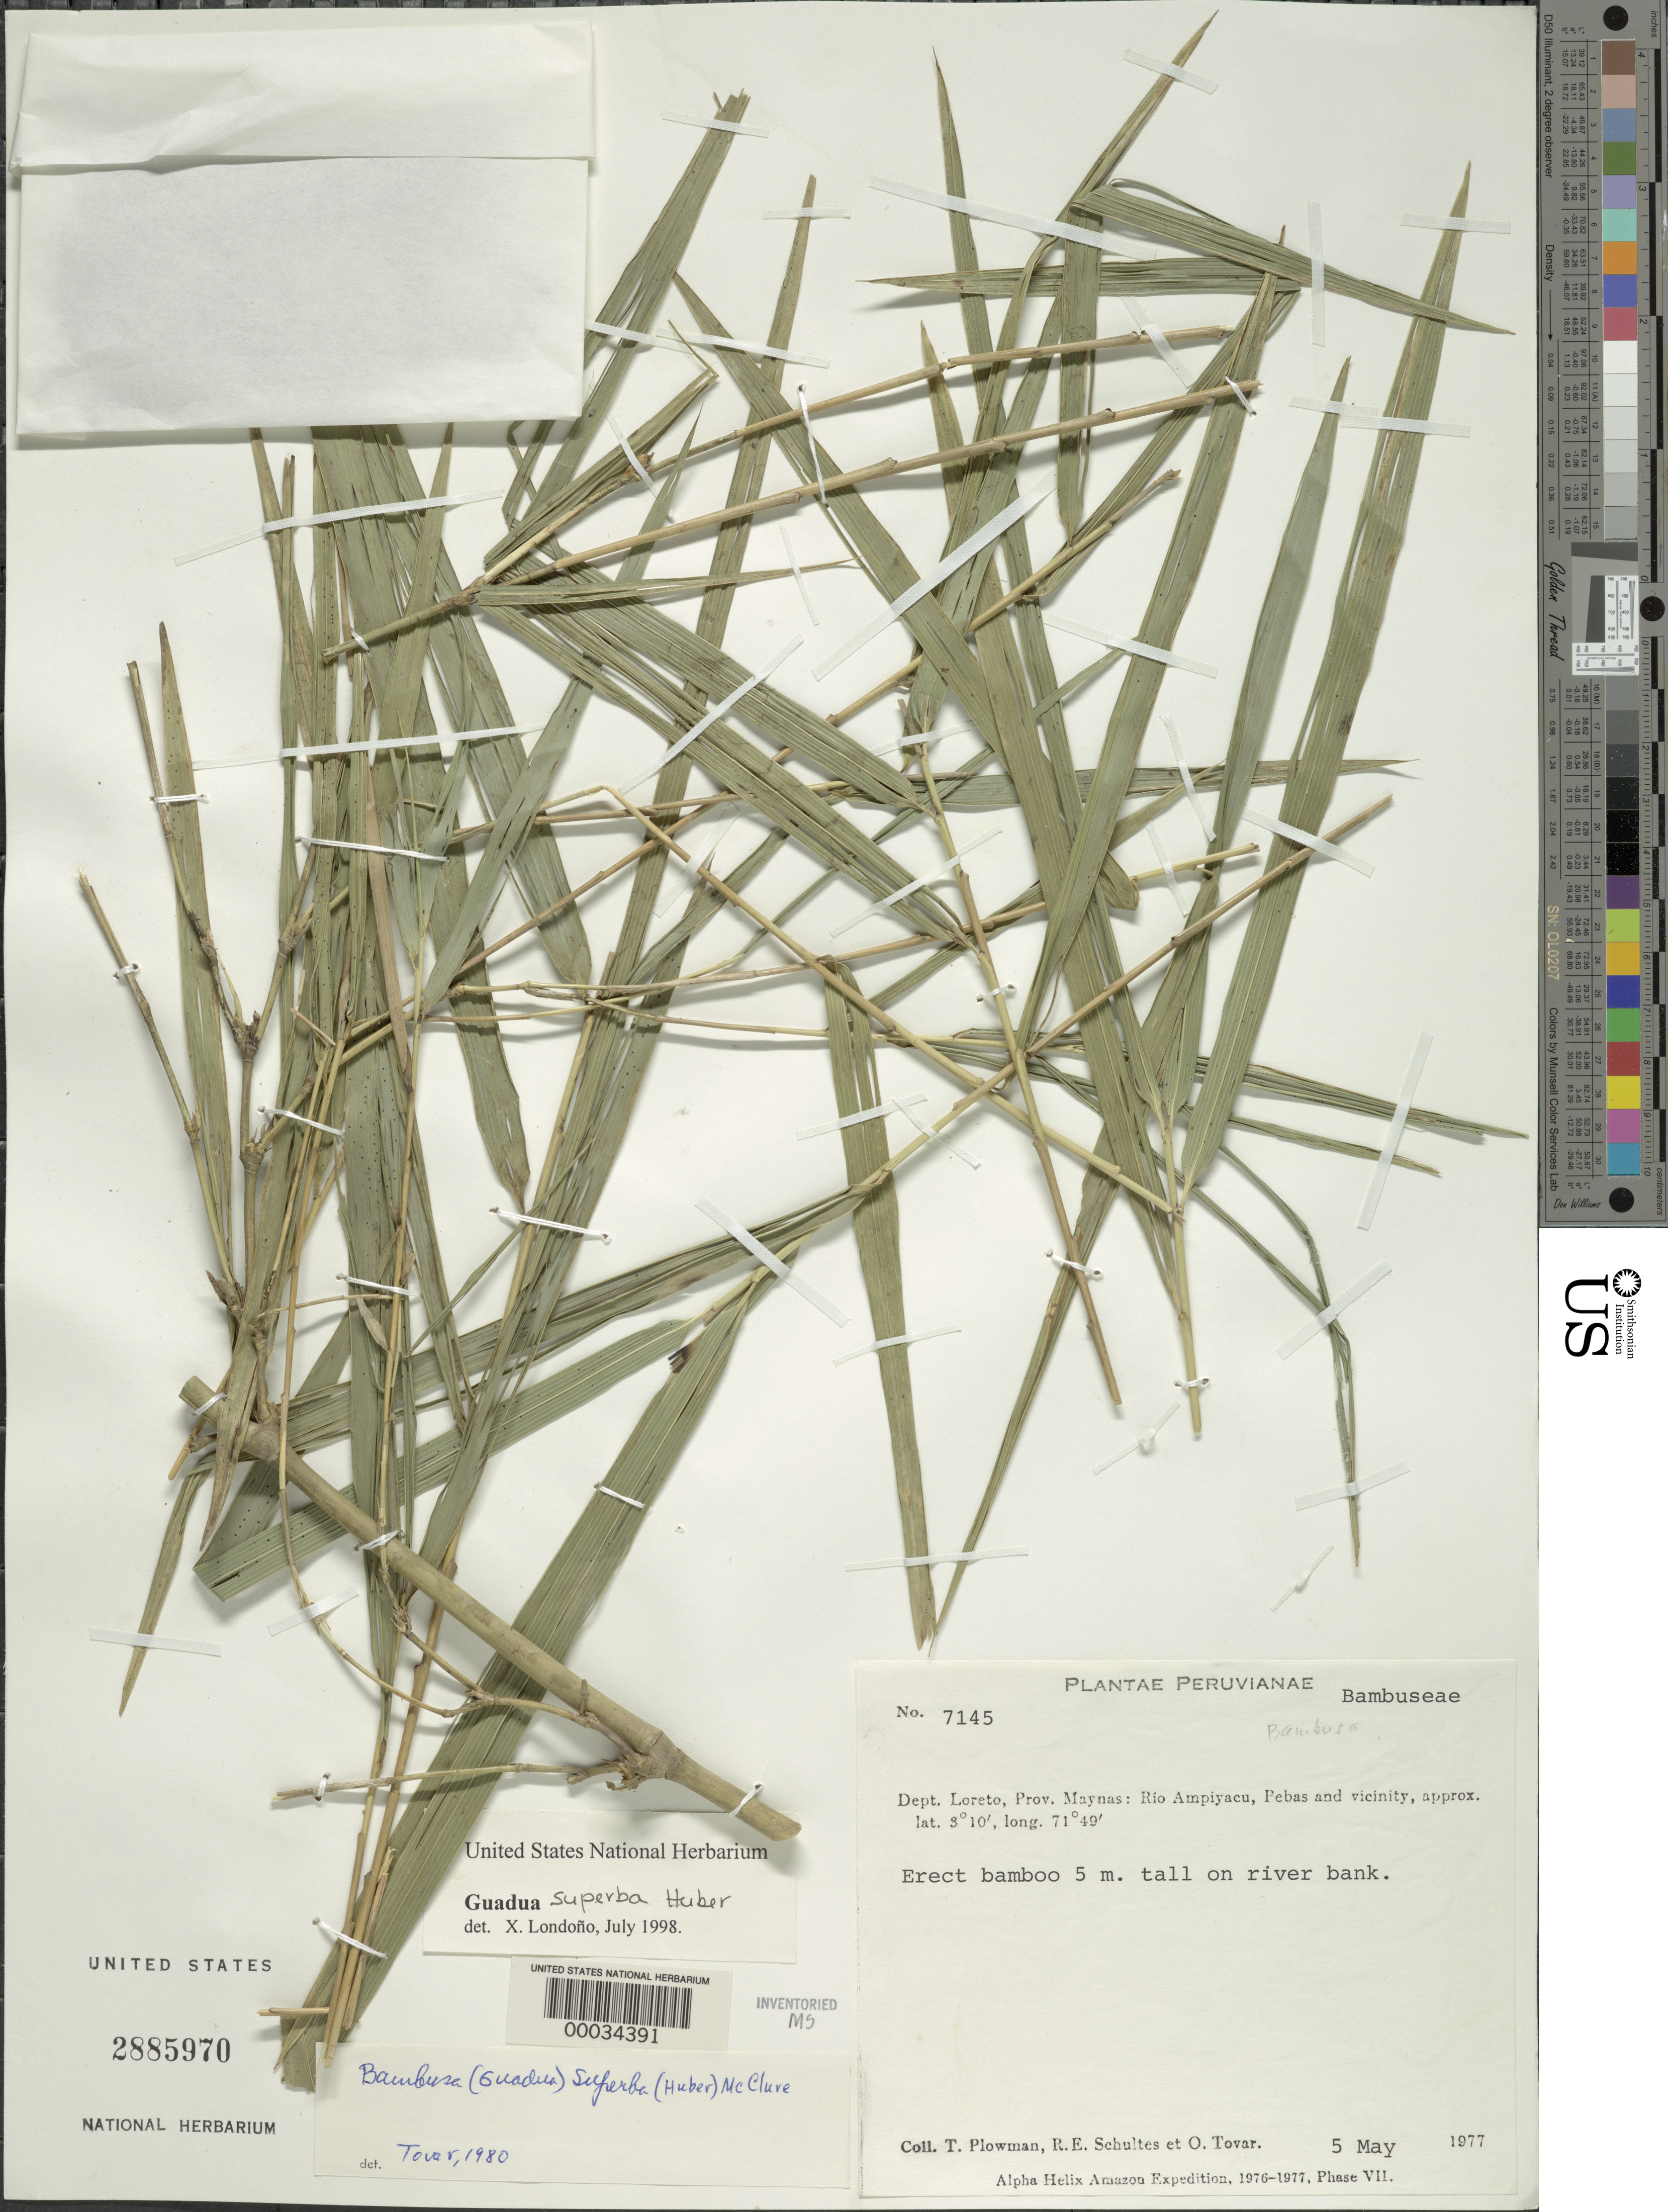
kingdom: Plantae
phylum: Tracheophyta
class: Liliopsida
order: Poales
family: Poaceae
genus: Guadua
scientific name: Guadua superba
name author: Huber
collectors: T. Plowman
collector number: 7145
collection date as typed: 05 May 1977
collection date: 1977-05-05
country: Peru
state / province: Loreto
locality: Maynas, rio ampiyacu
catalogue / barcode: US 2885970